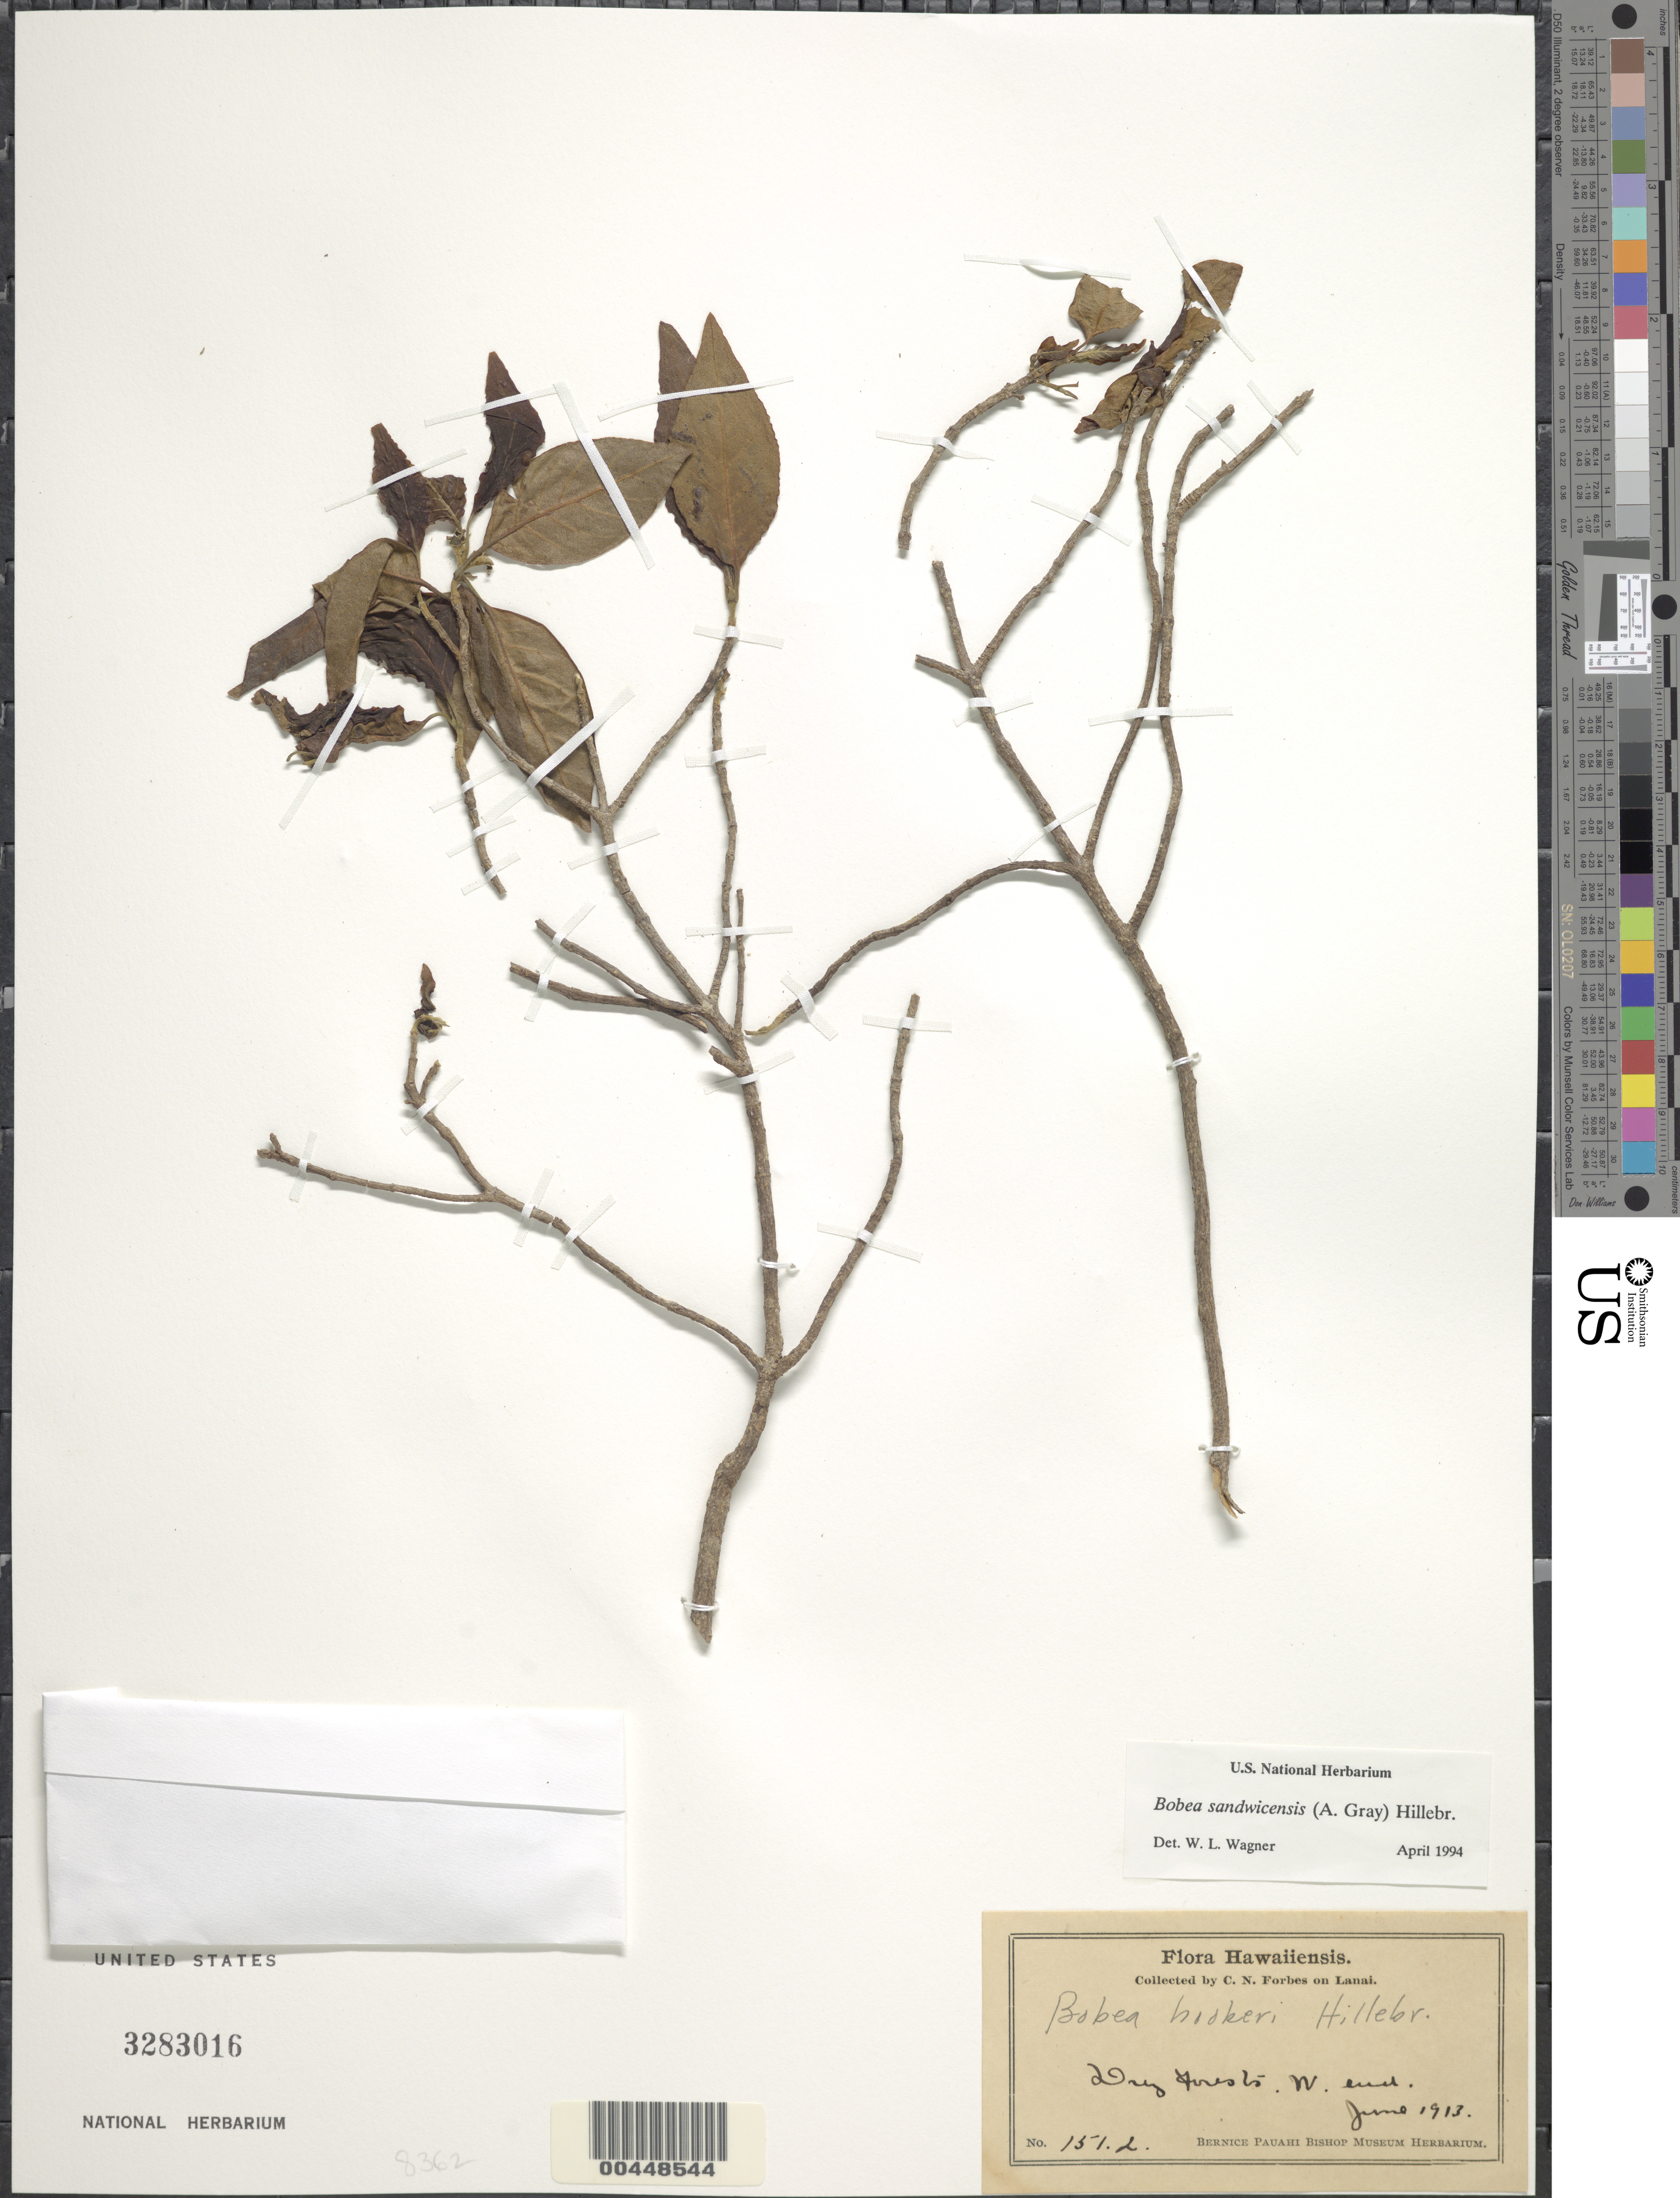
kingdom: Plantae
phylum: Tracheophyta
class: Magnoliopsida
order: Gentianales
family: Rubiaceae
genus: Bobea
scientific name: Bobea sandwicensis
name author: (A. Gray) Hillebr.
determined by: Wagner, W. L., (BOT), Smithsonian Institution - National Museum of Natural History (UNITED STATES)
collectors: C. N. Forbes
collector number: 151.L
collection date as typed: Jun 1913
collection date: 1913-06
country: United States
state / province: Hawaii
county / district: Maui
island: Lana'i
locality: West end of Lanai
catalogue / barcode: US 3283016